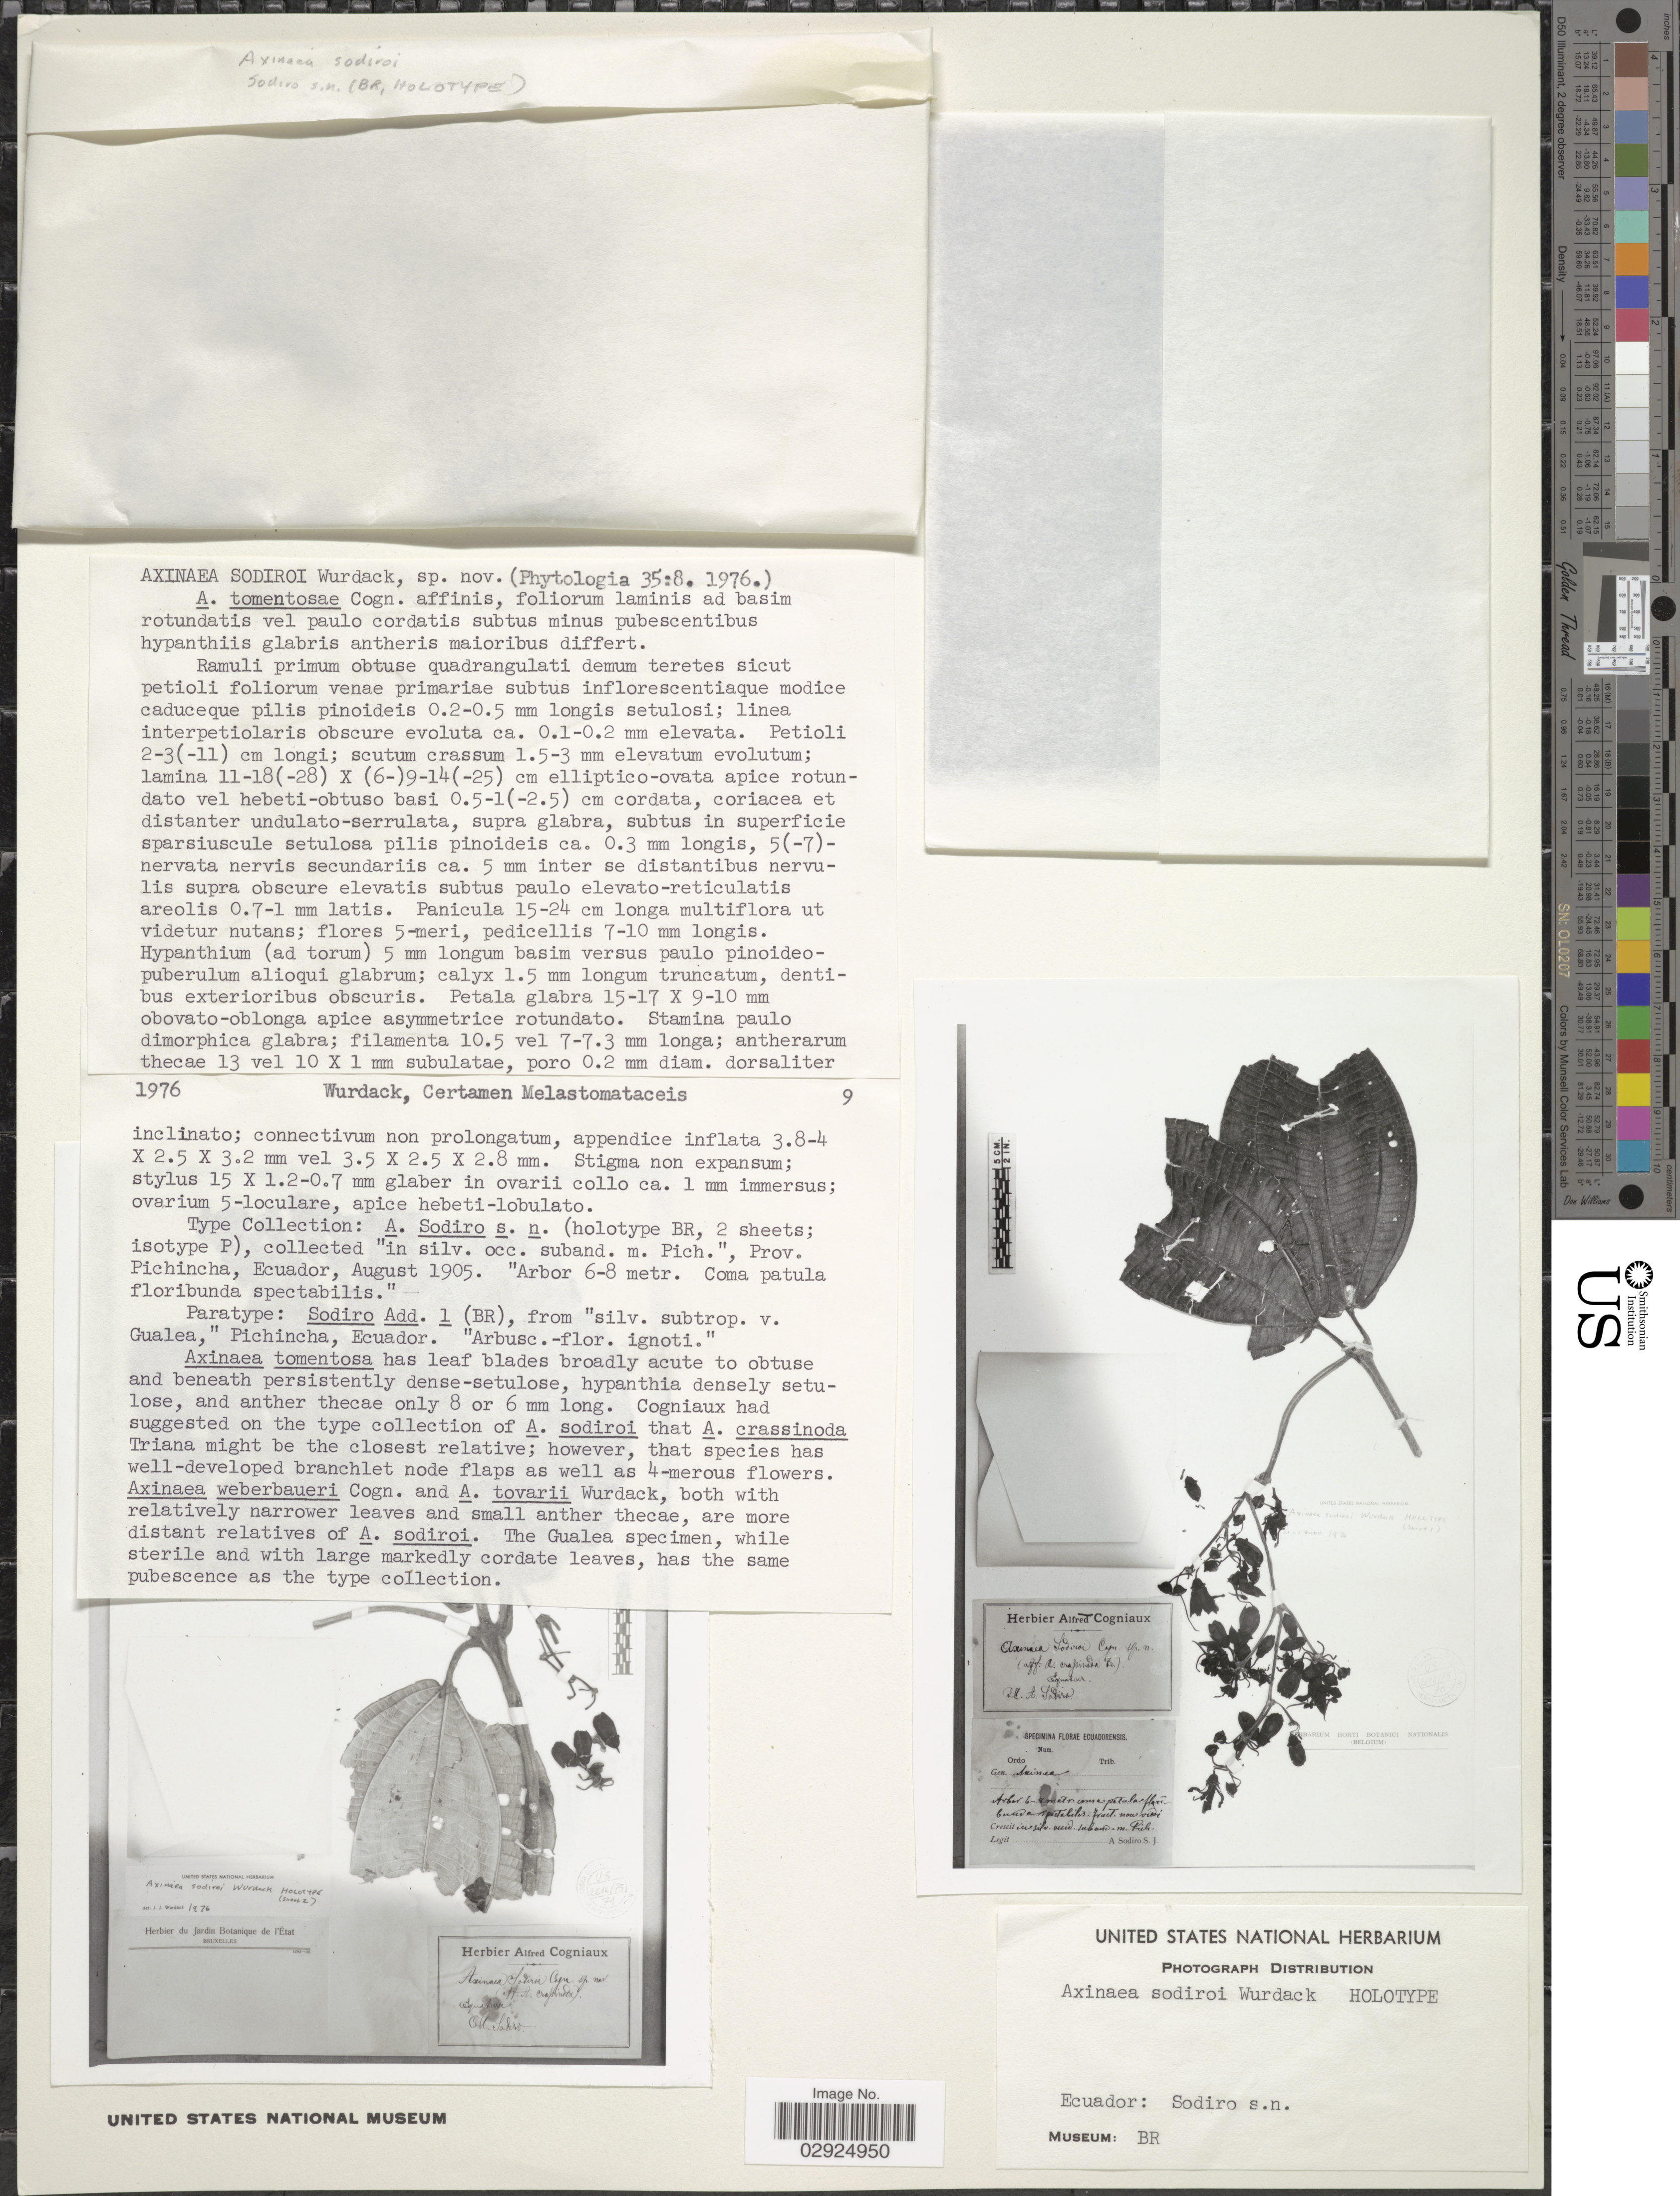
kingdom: Plantae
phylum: Tracheophyta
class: Magnoliopsida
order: Myrtales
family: Melastomataceae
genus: Axinaea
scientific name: Axinaea sodiroi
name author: Wurdack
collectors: A. Sodiro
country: Ecuador